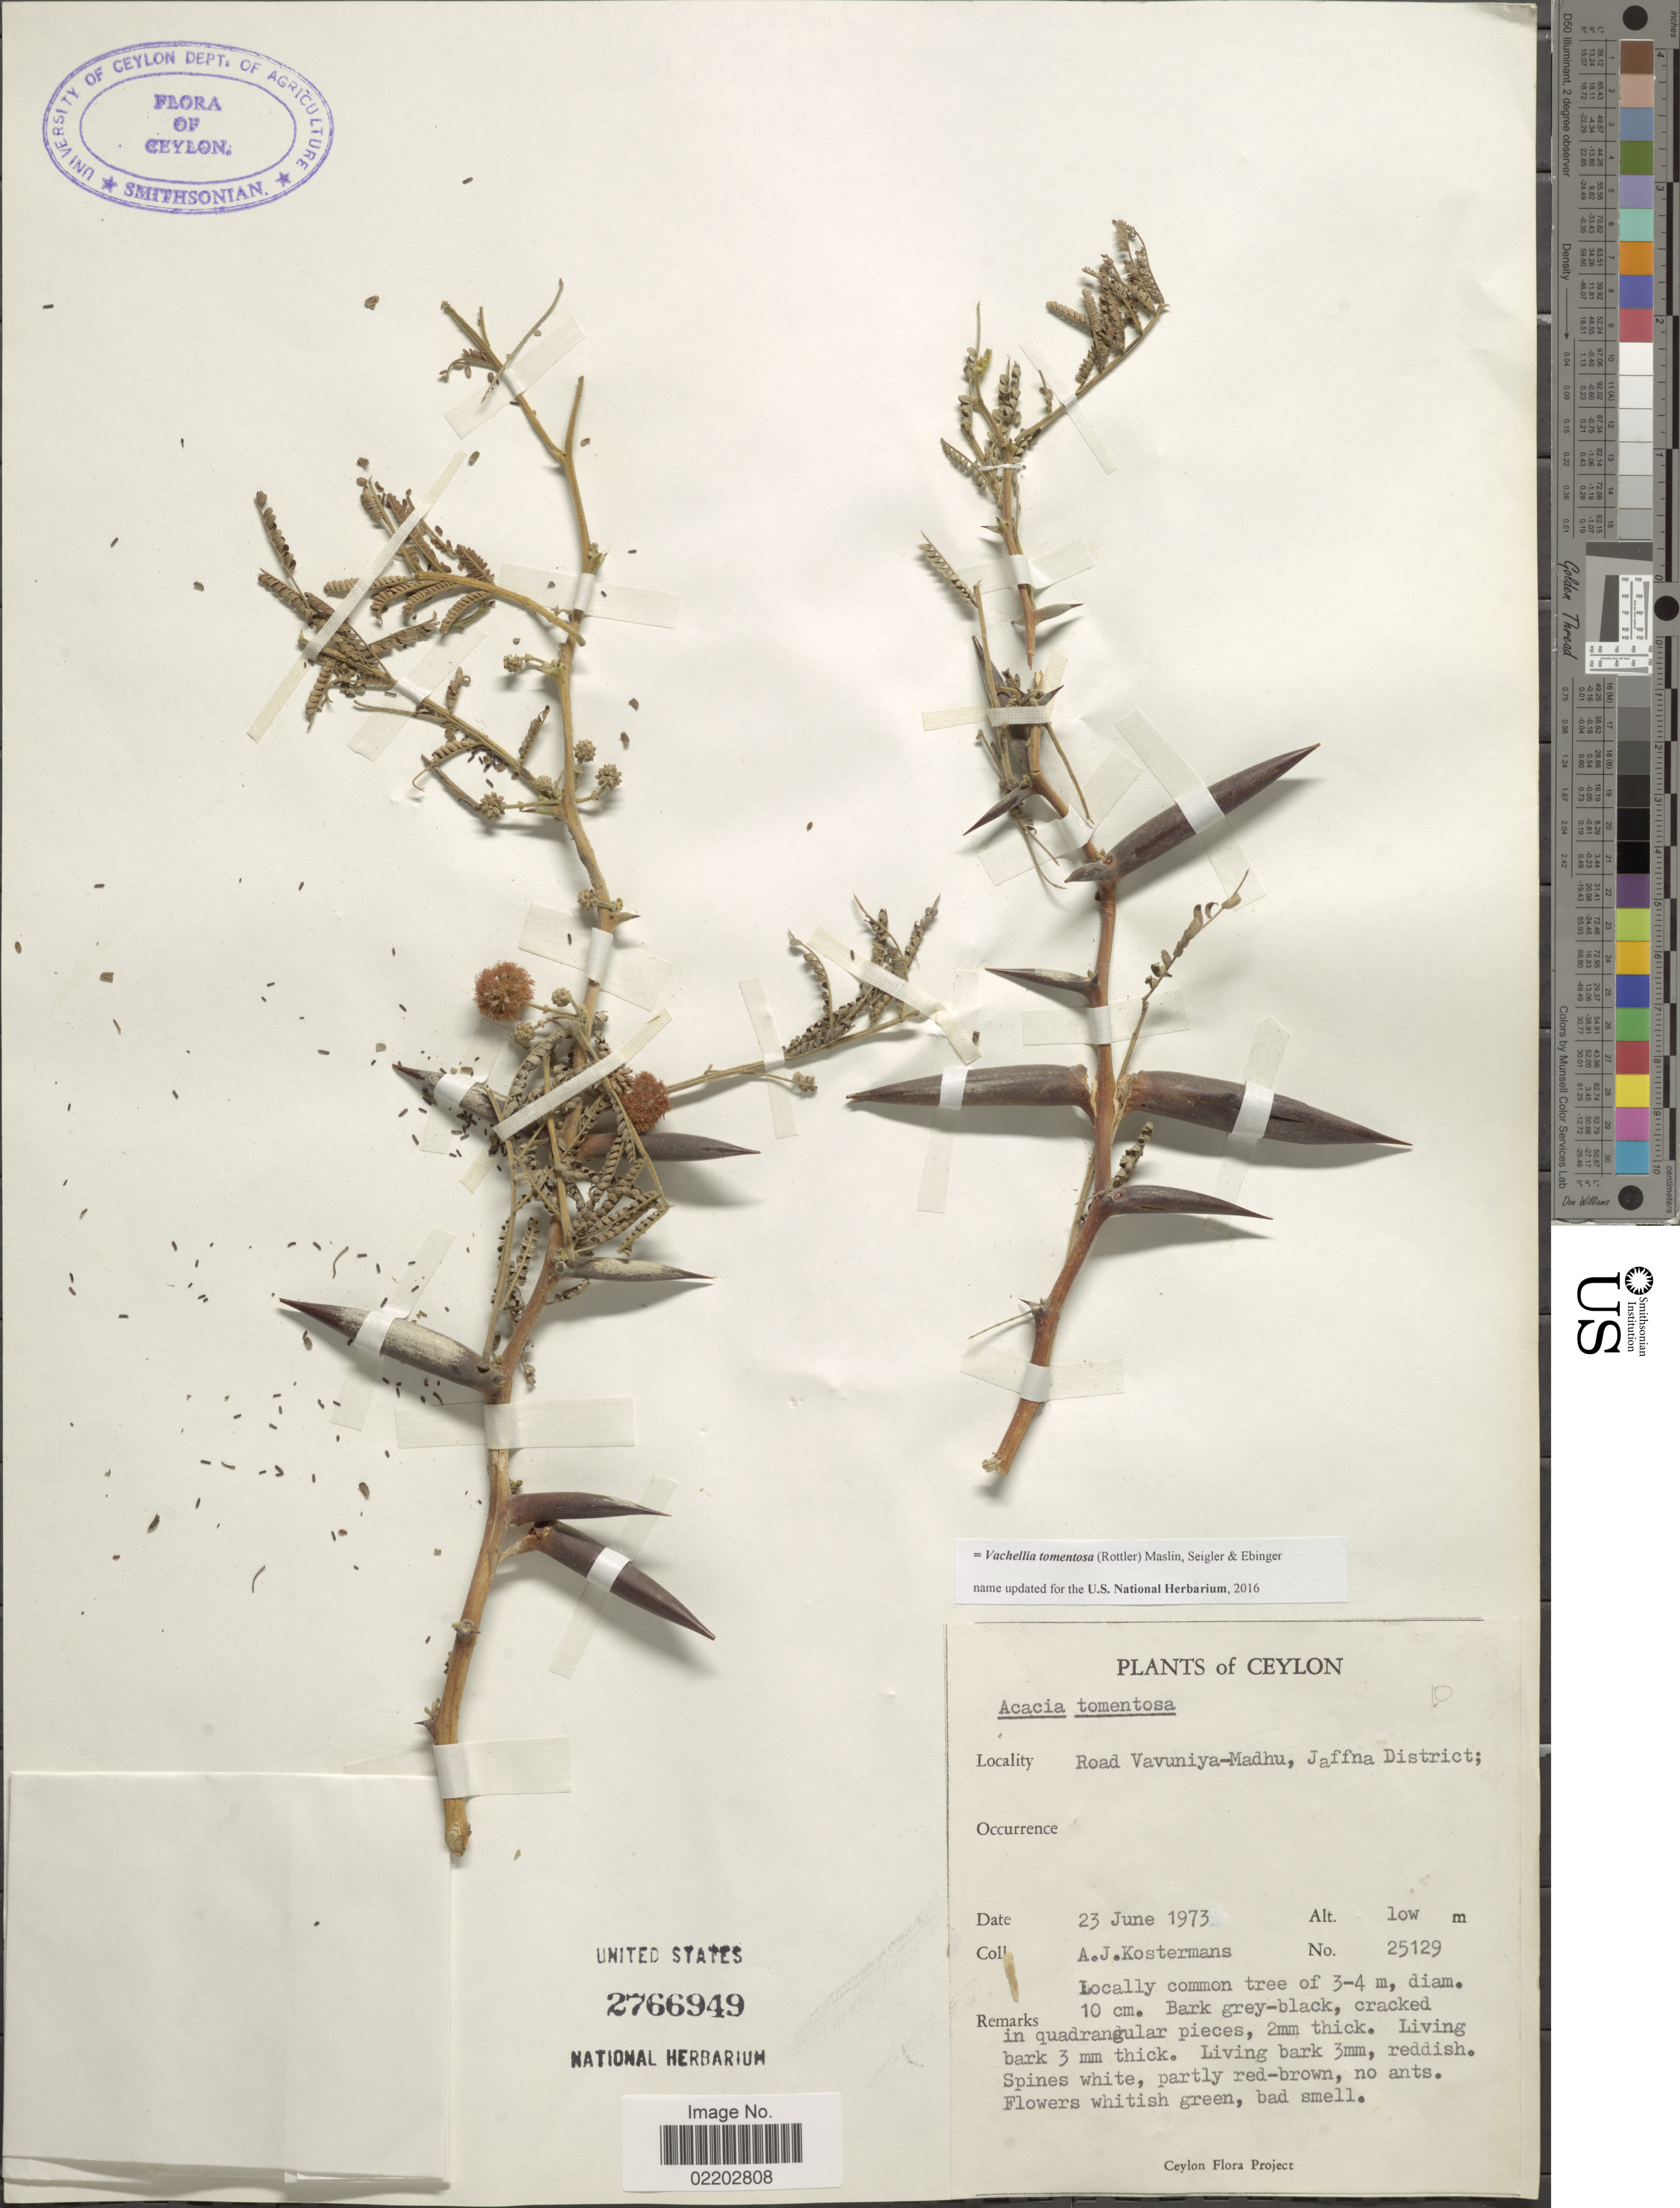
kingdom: Plantae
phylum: Tracheophyta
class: Magnoliopsida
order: Fabales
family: Fabaceae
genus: Vachellia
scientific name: Vachellia tomentosa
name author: (Rottler) Maslin et al.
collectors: A. J. G. Kostermans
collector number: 25129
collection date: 1973-06-23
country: Sri Lanka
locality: Road Vavuniya-Madhu, Jaffna District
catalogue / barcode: US 2766949